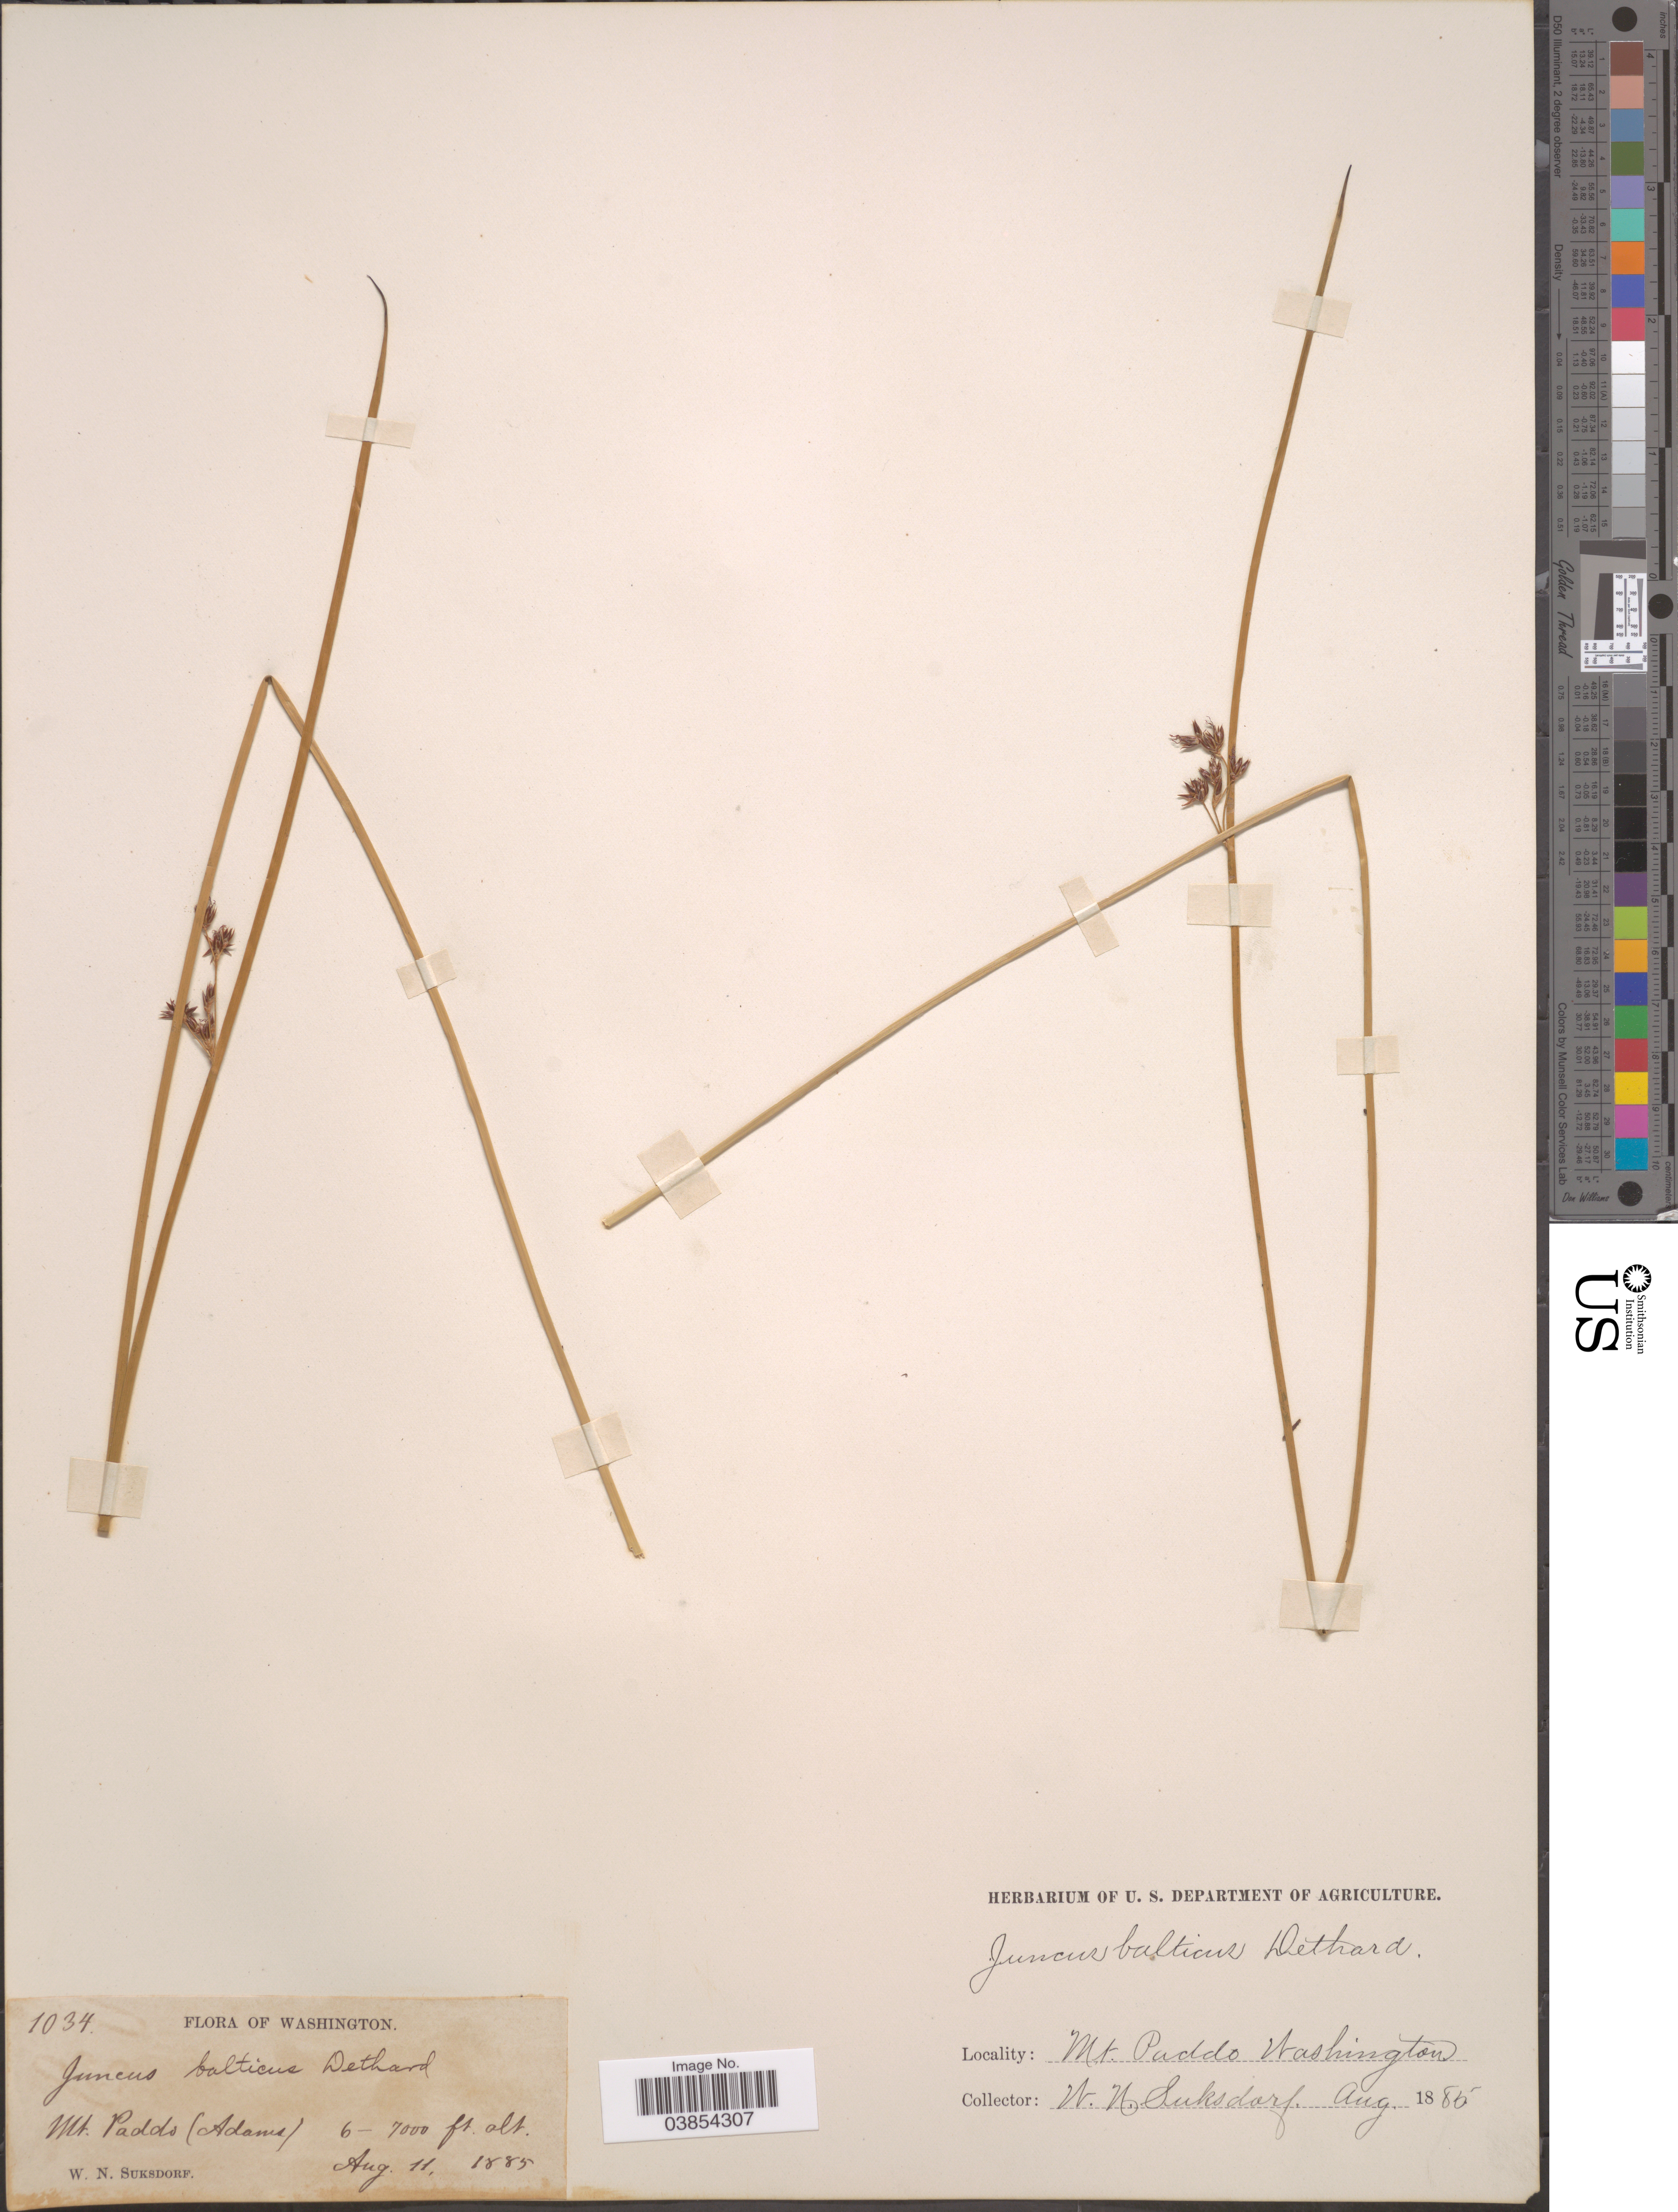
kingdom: Plantae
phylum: Tracheophyta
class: Liliopsida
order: Poales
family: Juncaceae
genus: Juncus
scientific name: Juncus lesueurii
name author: Bol.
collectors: W. N. Suksdorf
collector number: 1034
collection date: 1885-08-11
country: United States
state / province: Washington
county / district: Skamania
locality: Mt. Paddo (Adams).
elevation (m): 1829